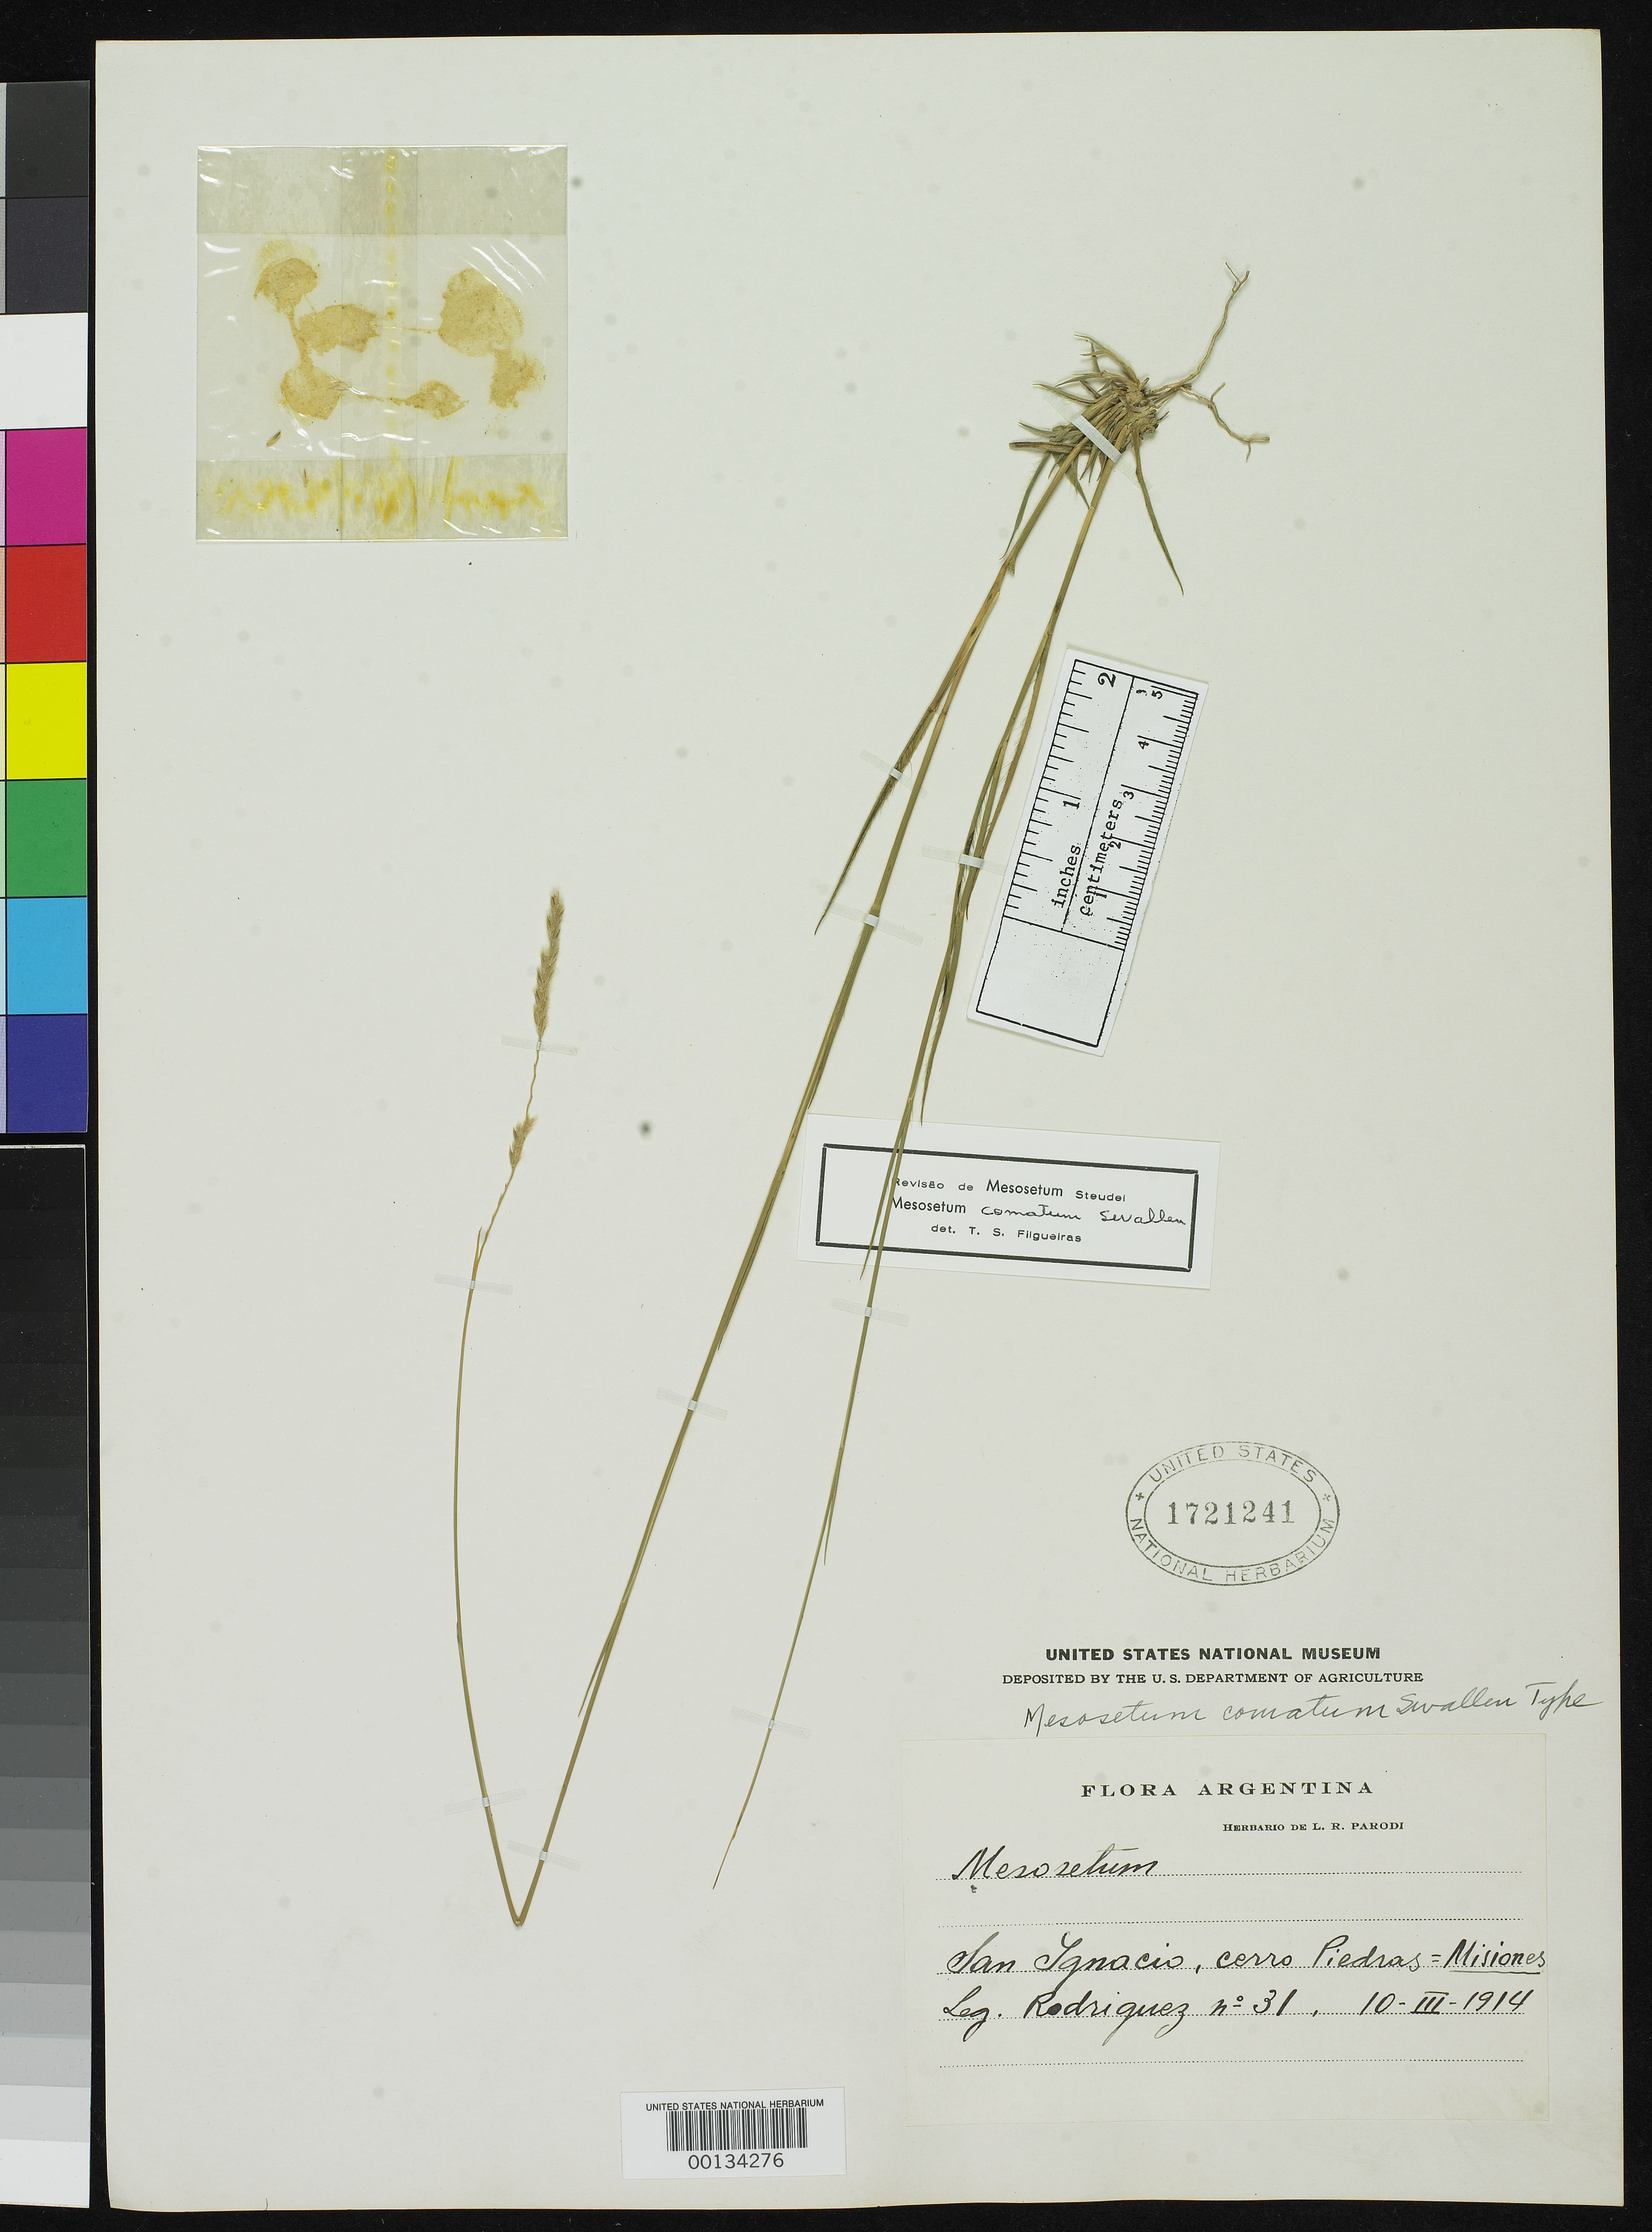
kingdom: Plantae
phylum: Tracheophyta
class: Liliopsida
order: Poales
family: Poaceae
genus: Mesosetum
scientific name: Mesosetum comatum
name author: Swallen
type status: Holotype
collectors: D. Rodriguez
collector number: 31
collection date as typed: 10 Mar 1914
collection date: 1914-03-10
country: Argentina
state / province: Buenos Aires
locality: San Ignacio, Cerro Piedras.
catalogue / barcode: US 1721241